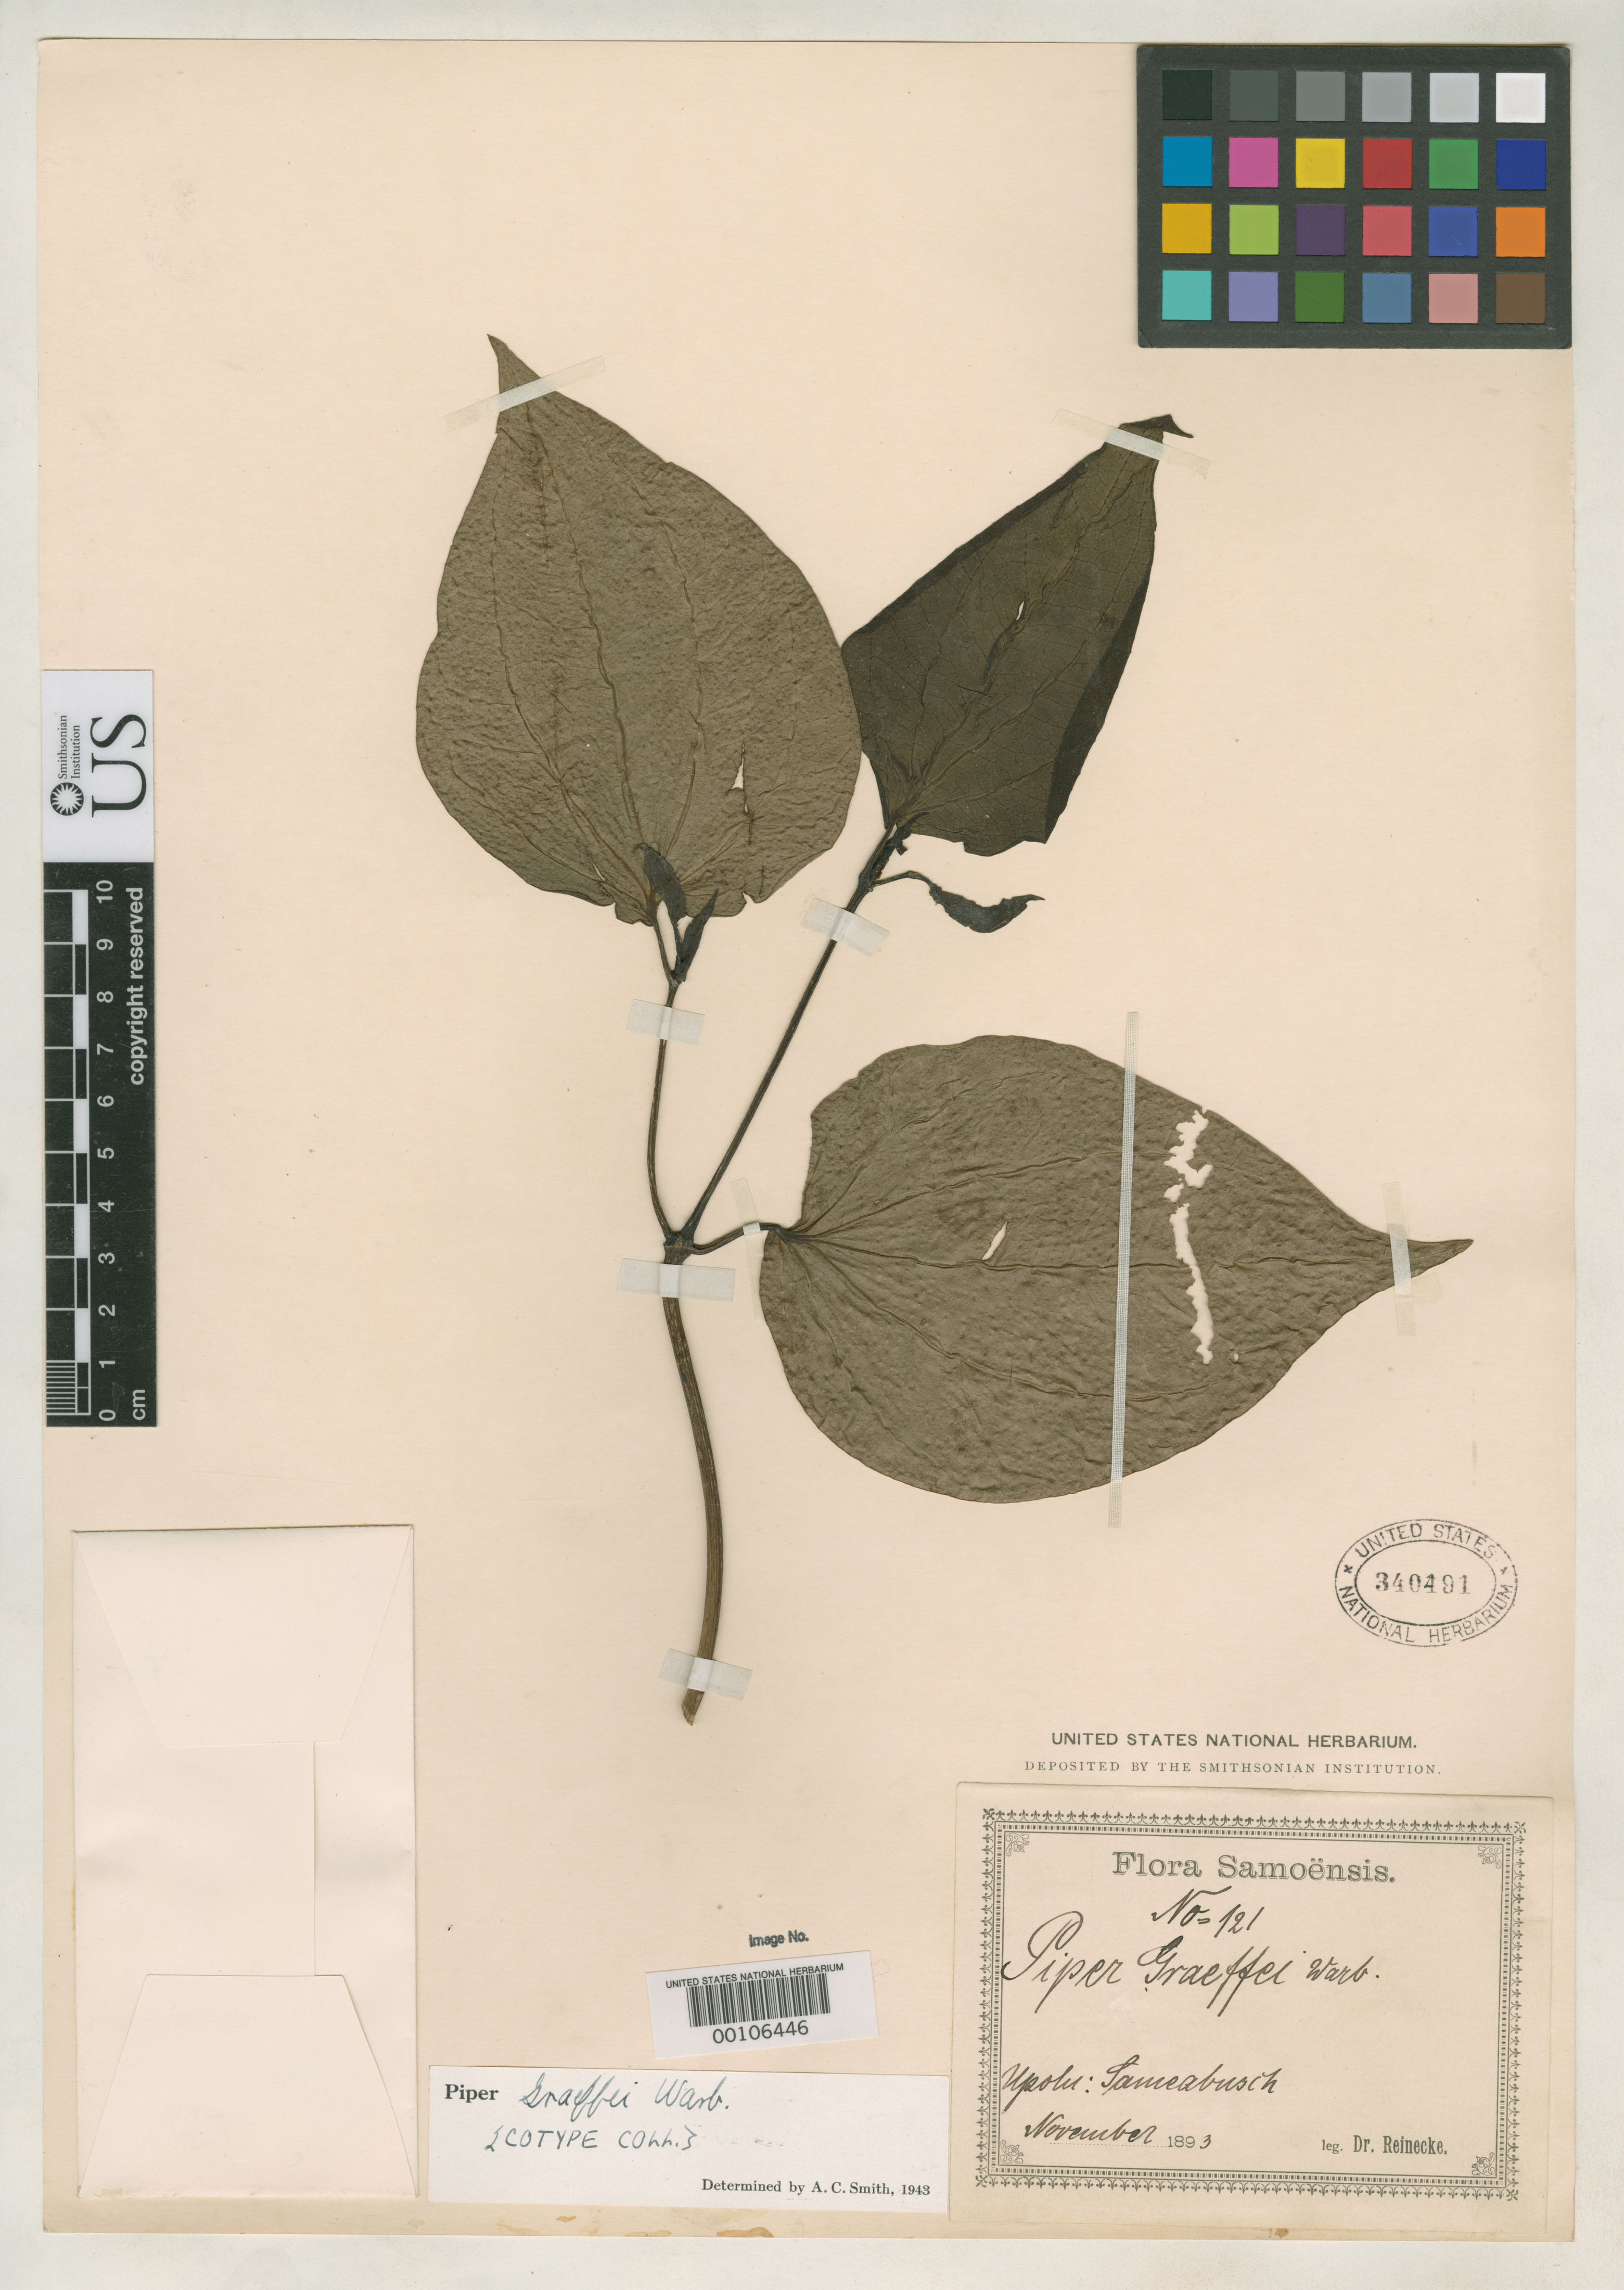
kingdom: Plantae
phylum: Tracheophyta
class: Magnoliopsida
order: Piperales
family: Piperaceae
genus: Piper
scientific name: Piper graeffei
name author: Warb.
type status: Isotype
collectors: F. Reinecke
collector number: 121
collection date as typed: Nov 1893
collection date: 1893-11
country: Samoa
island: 'Upolu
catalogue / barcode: US 340491